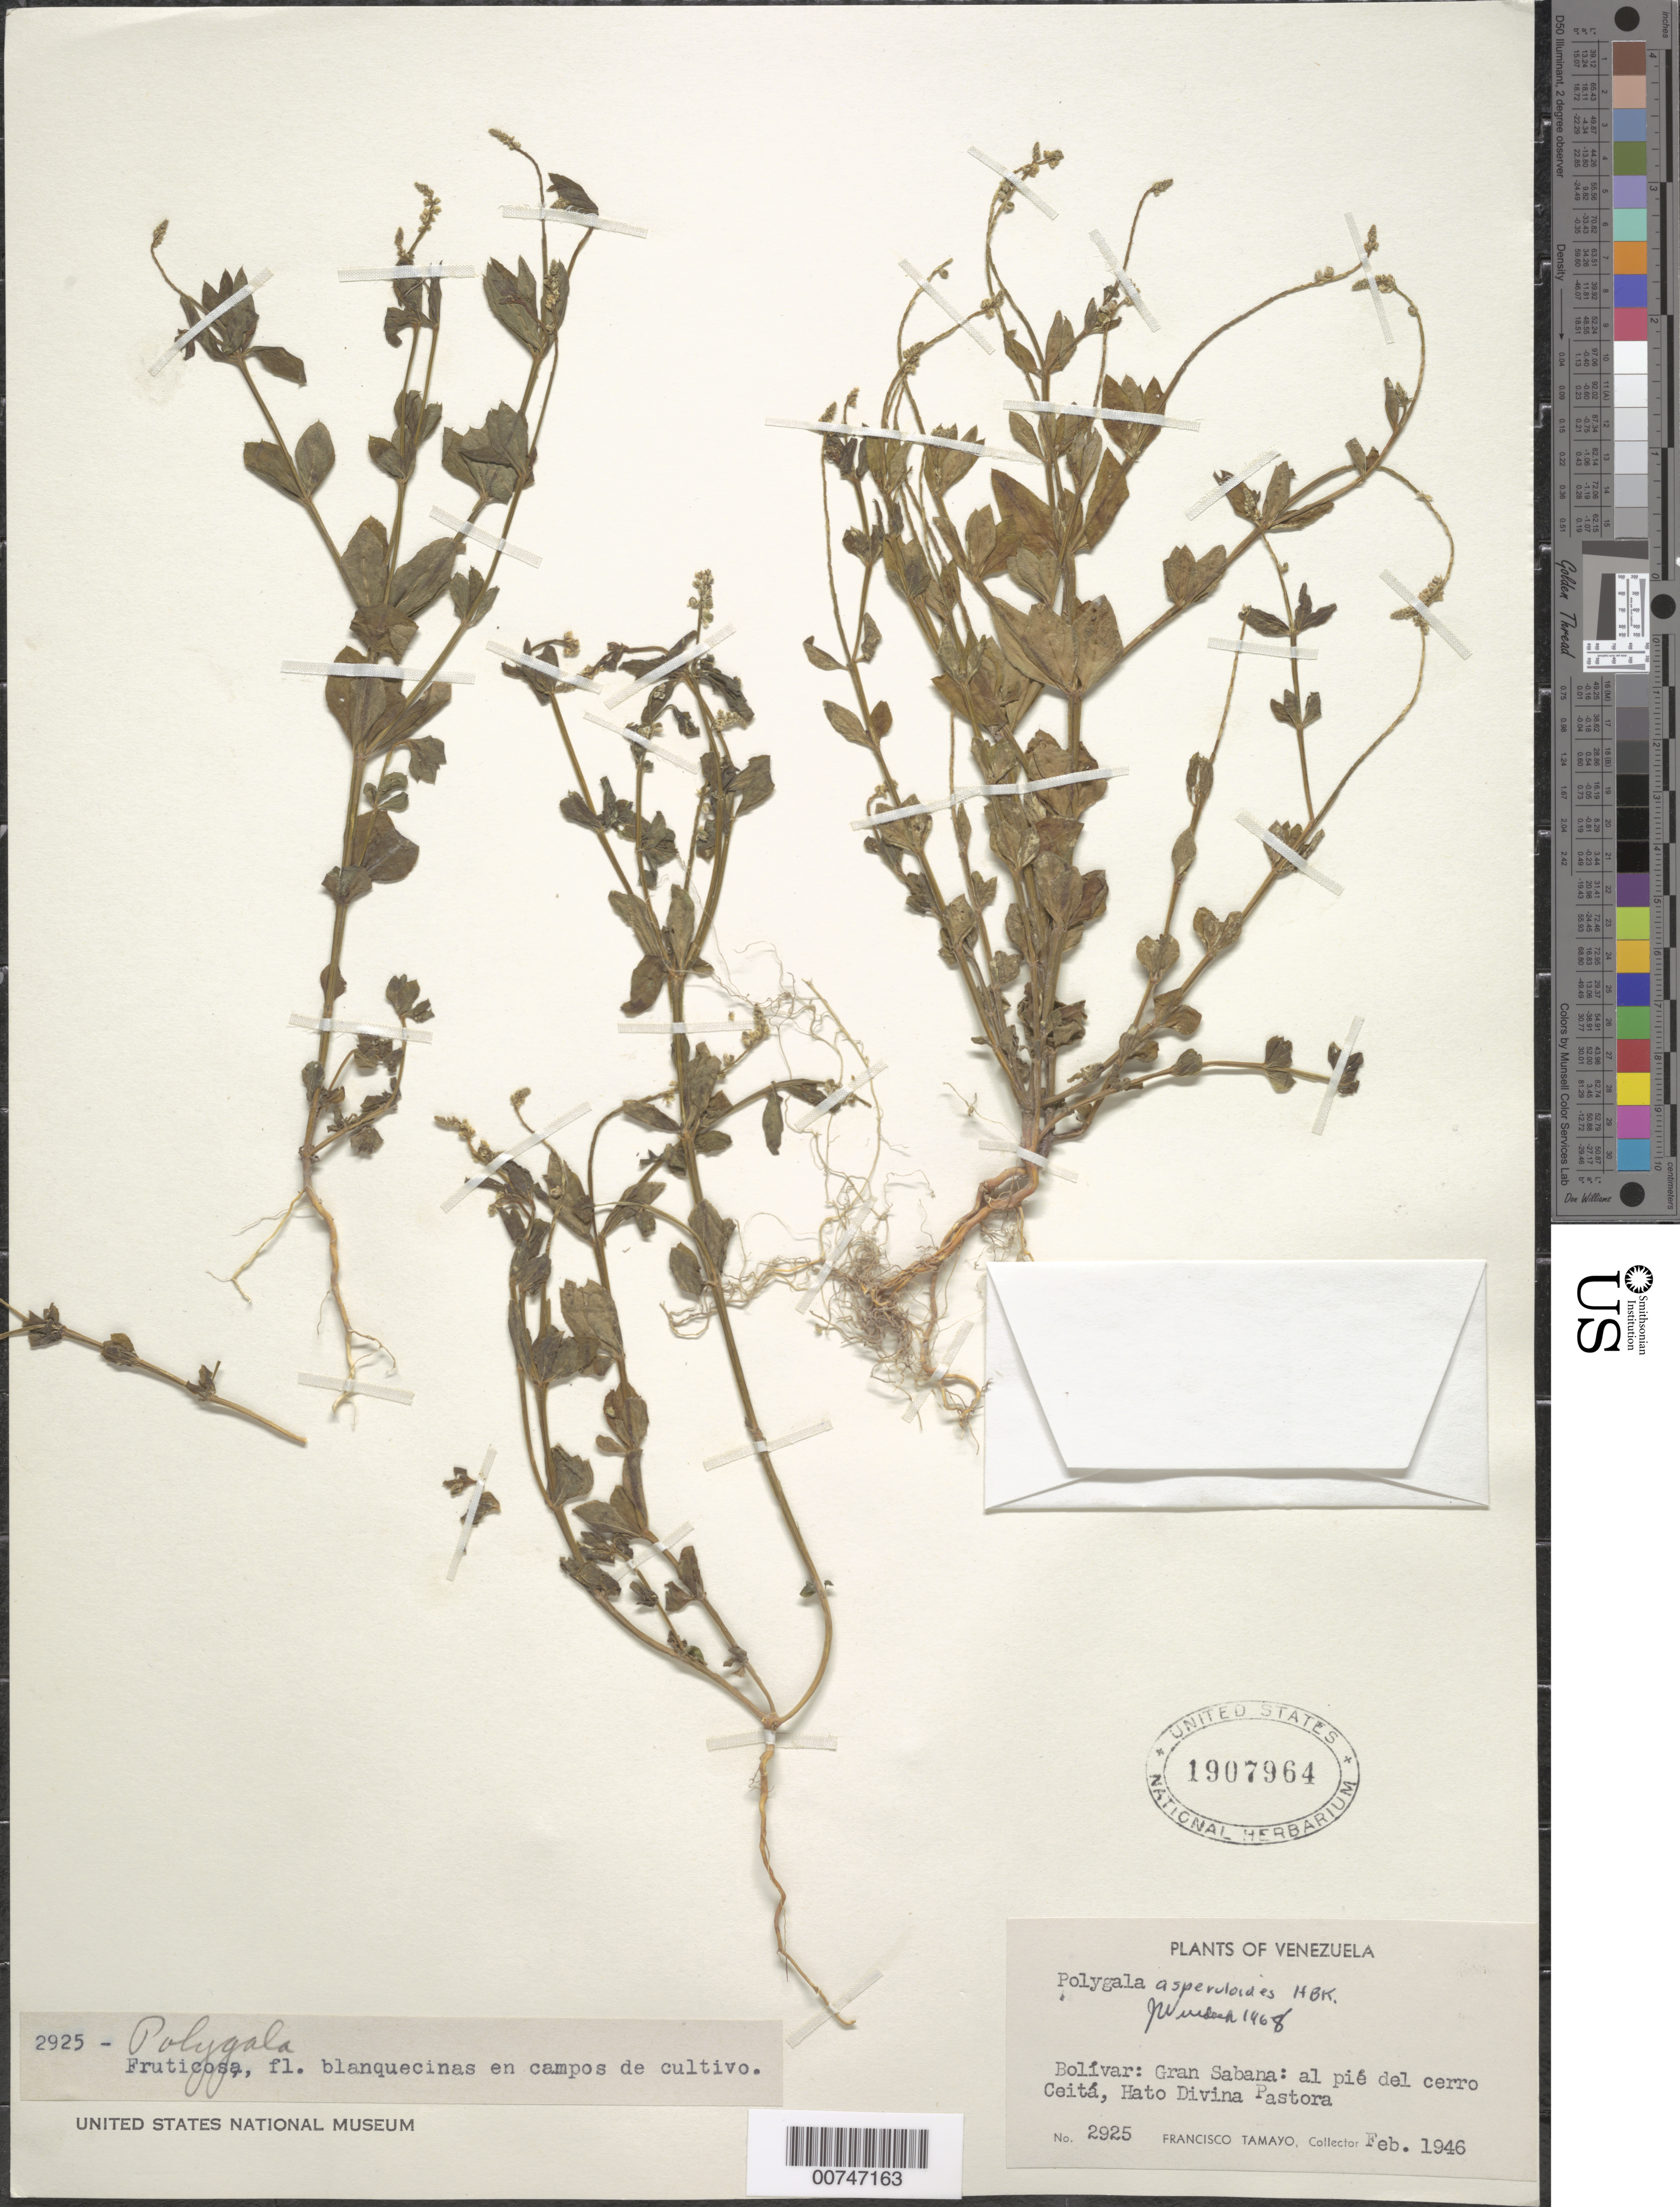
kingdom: Plantae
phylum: Tracheophyta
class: Magnoliopsida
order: Fabales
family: Polygalaceae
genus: Polygala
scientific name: Polygala asperuloides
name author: Kunth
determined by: Wurdack, John J., (US), US (UNITED STATES)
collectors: F. Tamayo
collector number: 2925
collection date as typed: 23-Feb-46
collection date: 1946-02-23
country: Venezuela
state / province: Bolívar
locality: Gran Sabana, Hato Divina Pastora, Cerro Ceitá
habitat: Campos de cultivo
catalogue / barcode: US 1907964